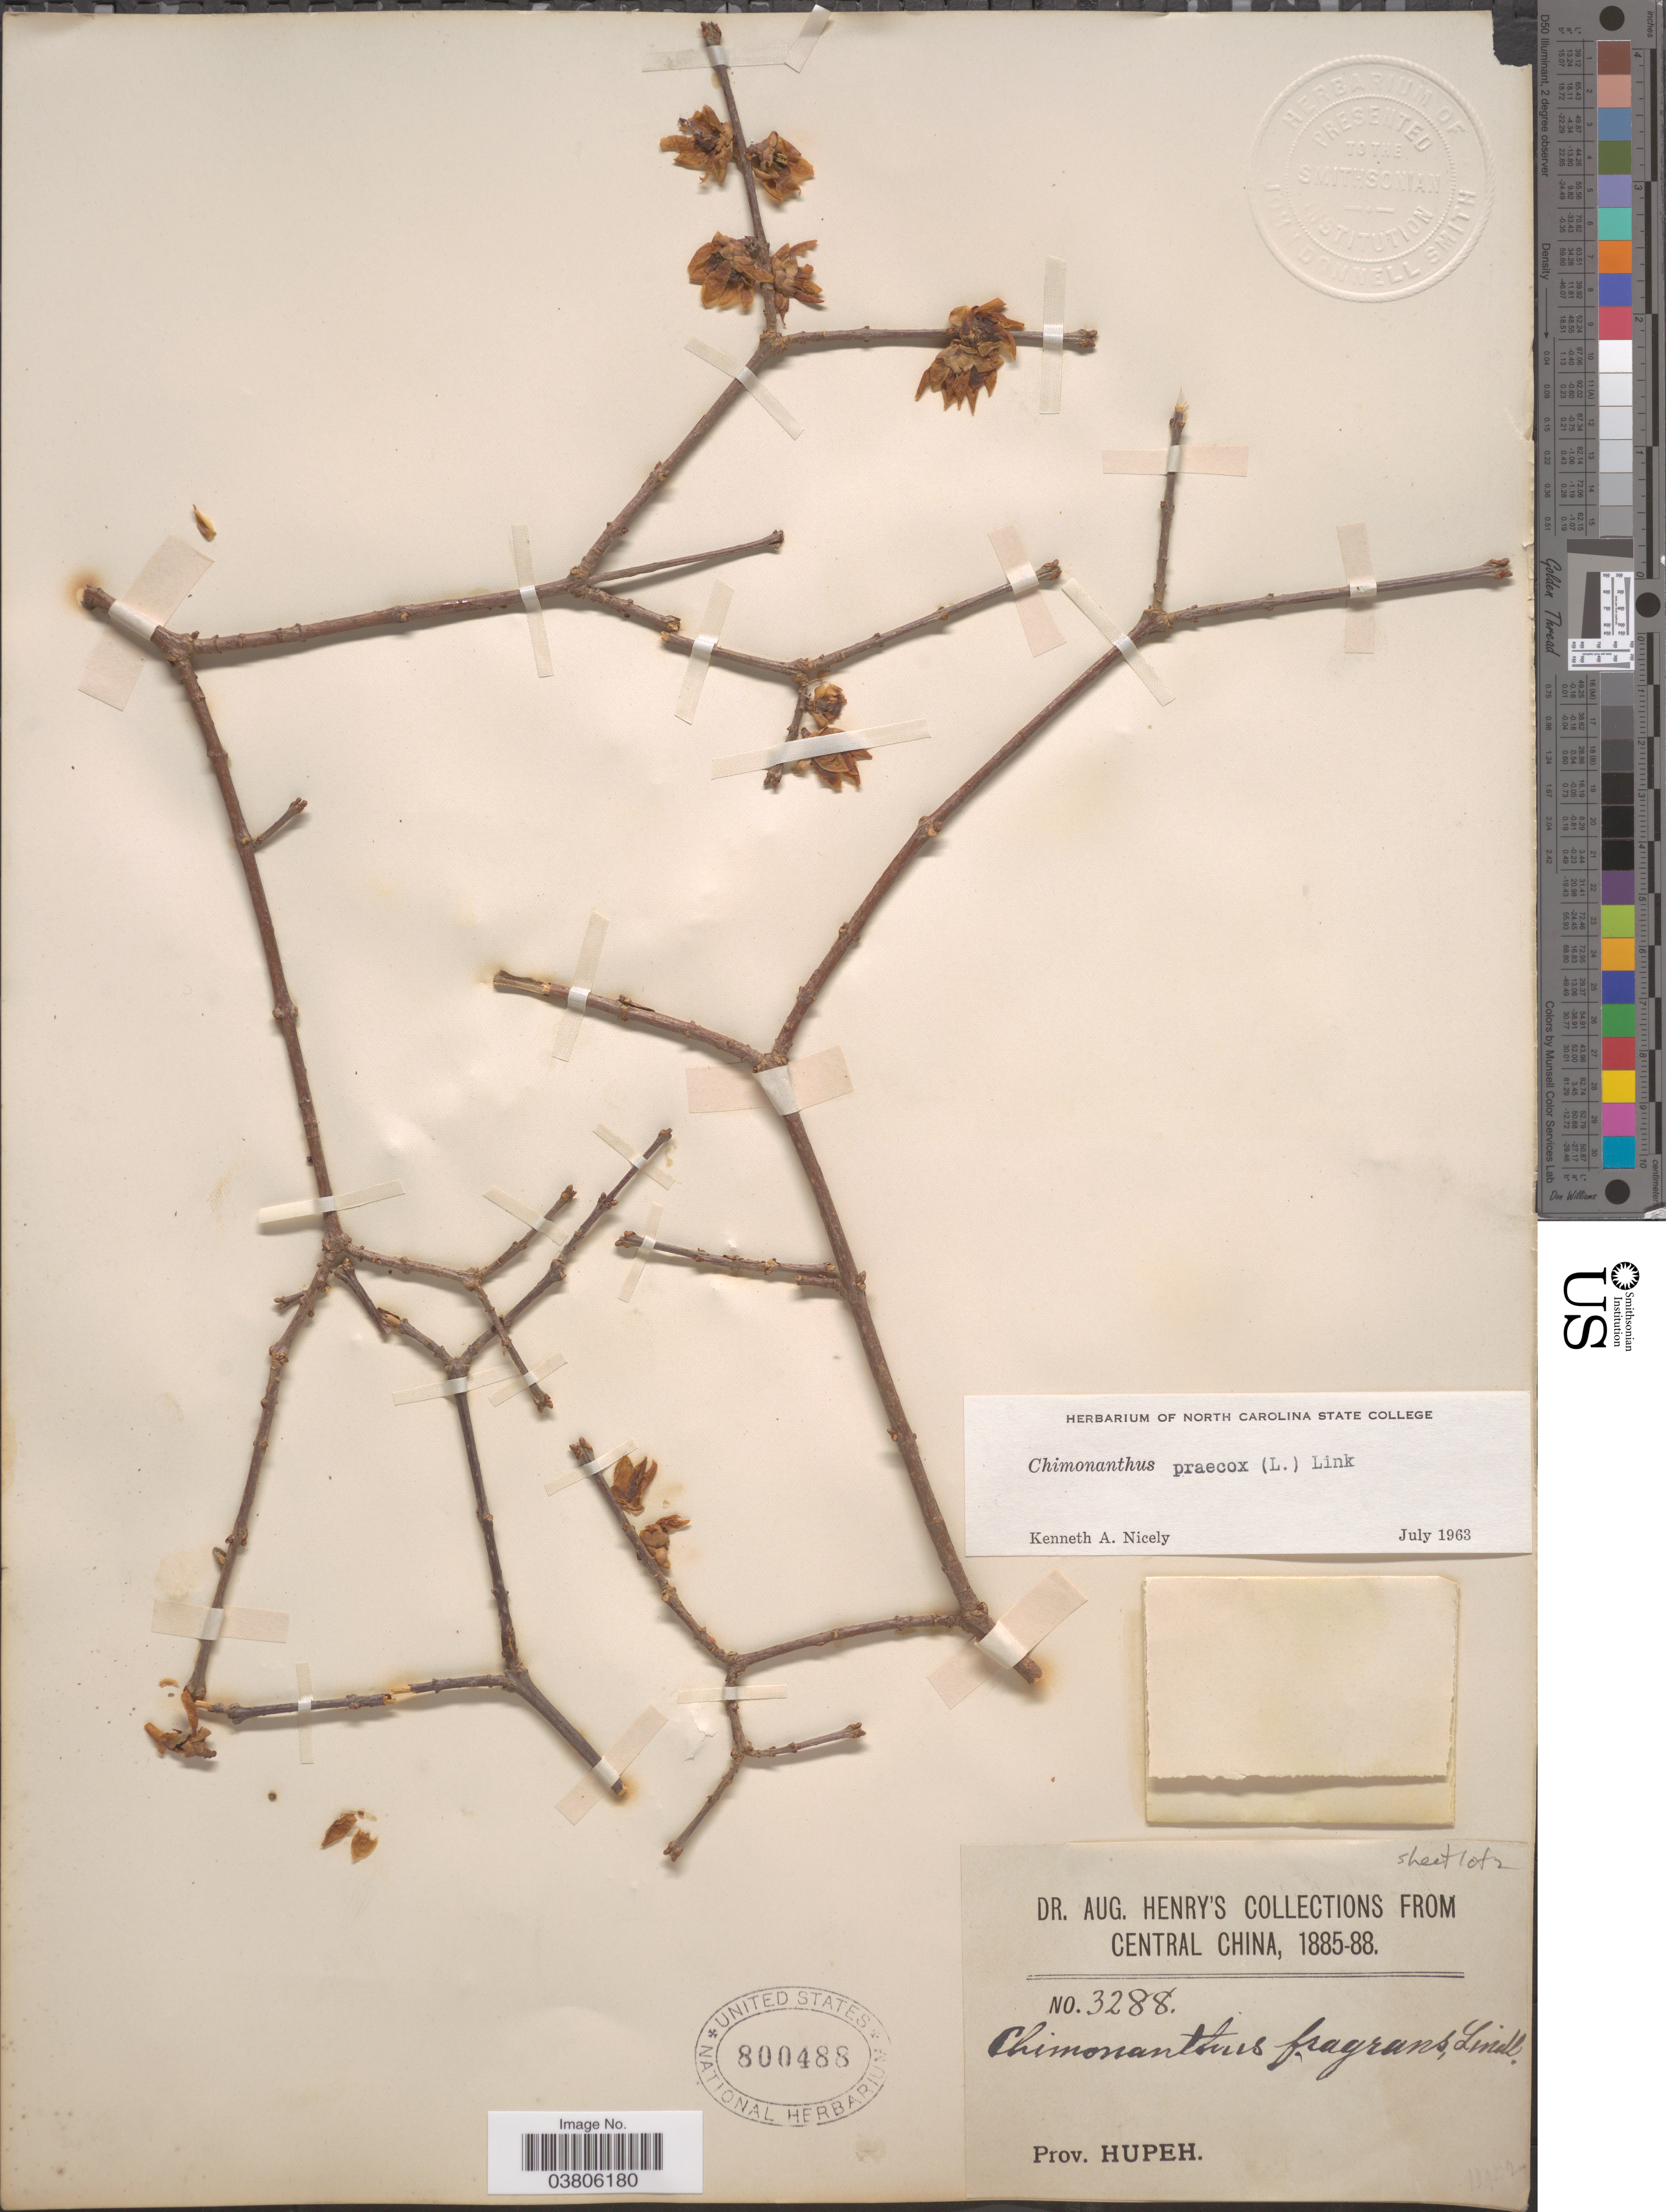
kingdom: Plantae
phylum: Tracheophyta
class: Magnoliopsida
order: Laurales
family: Calycanthaceae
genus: Chimonanthus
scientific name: Chimonanthus praecox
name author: (L.) Link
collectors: A. Henry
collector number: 3288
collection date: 1885/1888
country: China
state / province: Hubei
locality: Central China. Prov. Hupeh.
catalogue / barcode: US 800488